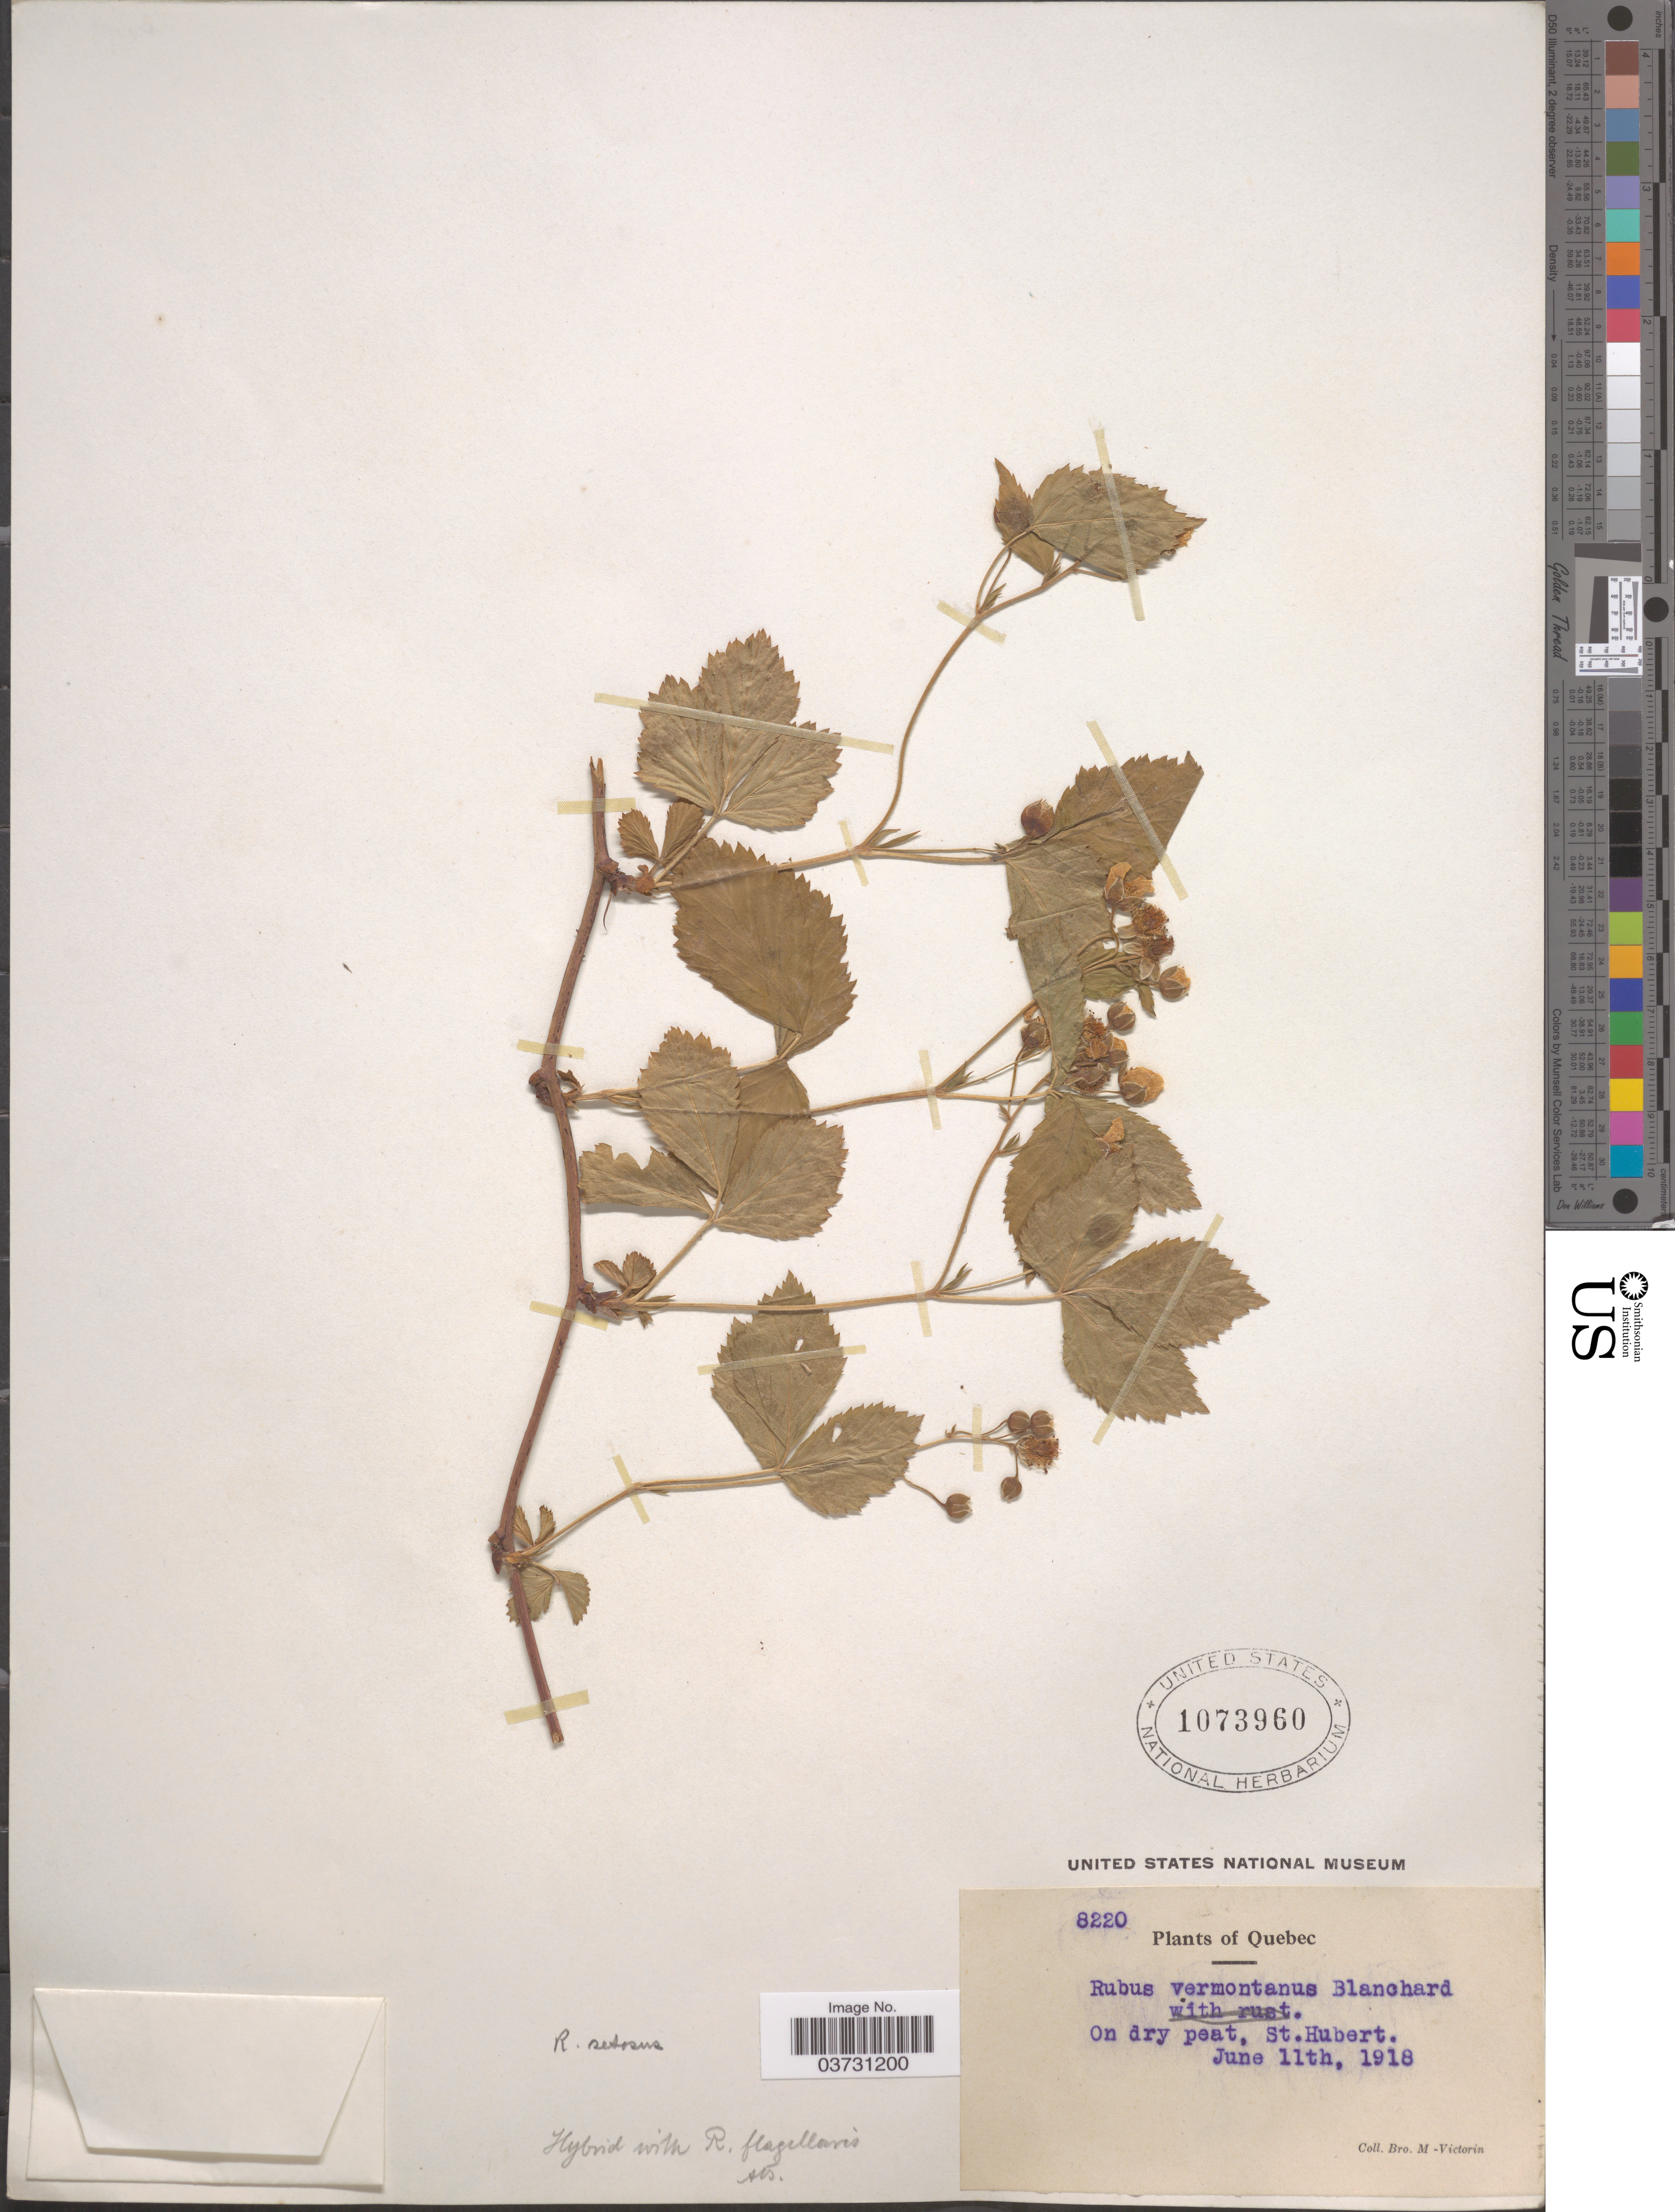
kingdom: Plantae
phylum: Tracheophyta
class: Magnoliopsida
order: Rosales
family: Rosaceae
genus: Rubus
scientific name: Rubus setosus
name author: Bigelow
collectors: Fr. Marie-Victorin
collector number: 8220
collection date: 1918-06-11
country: Canada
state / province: Quebec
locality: On dry peat, St. Hubert.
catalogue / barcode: US 1073960